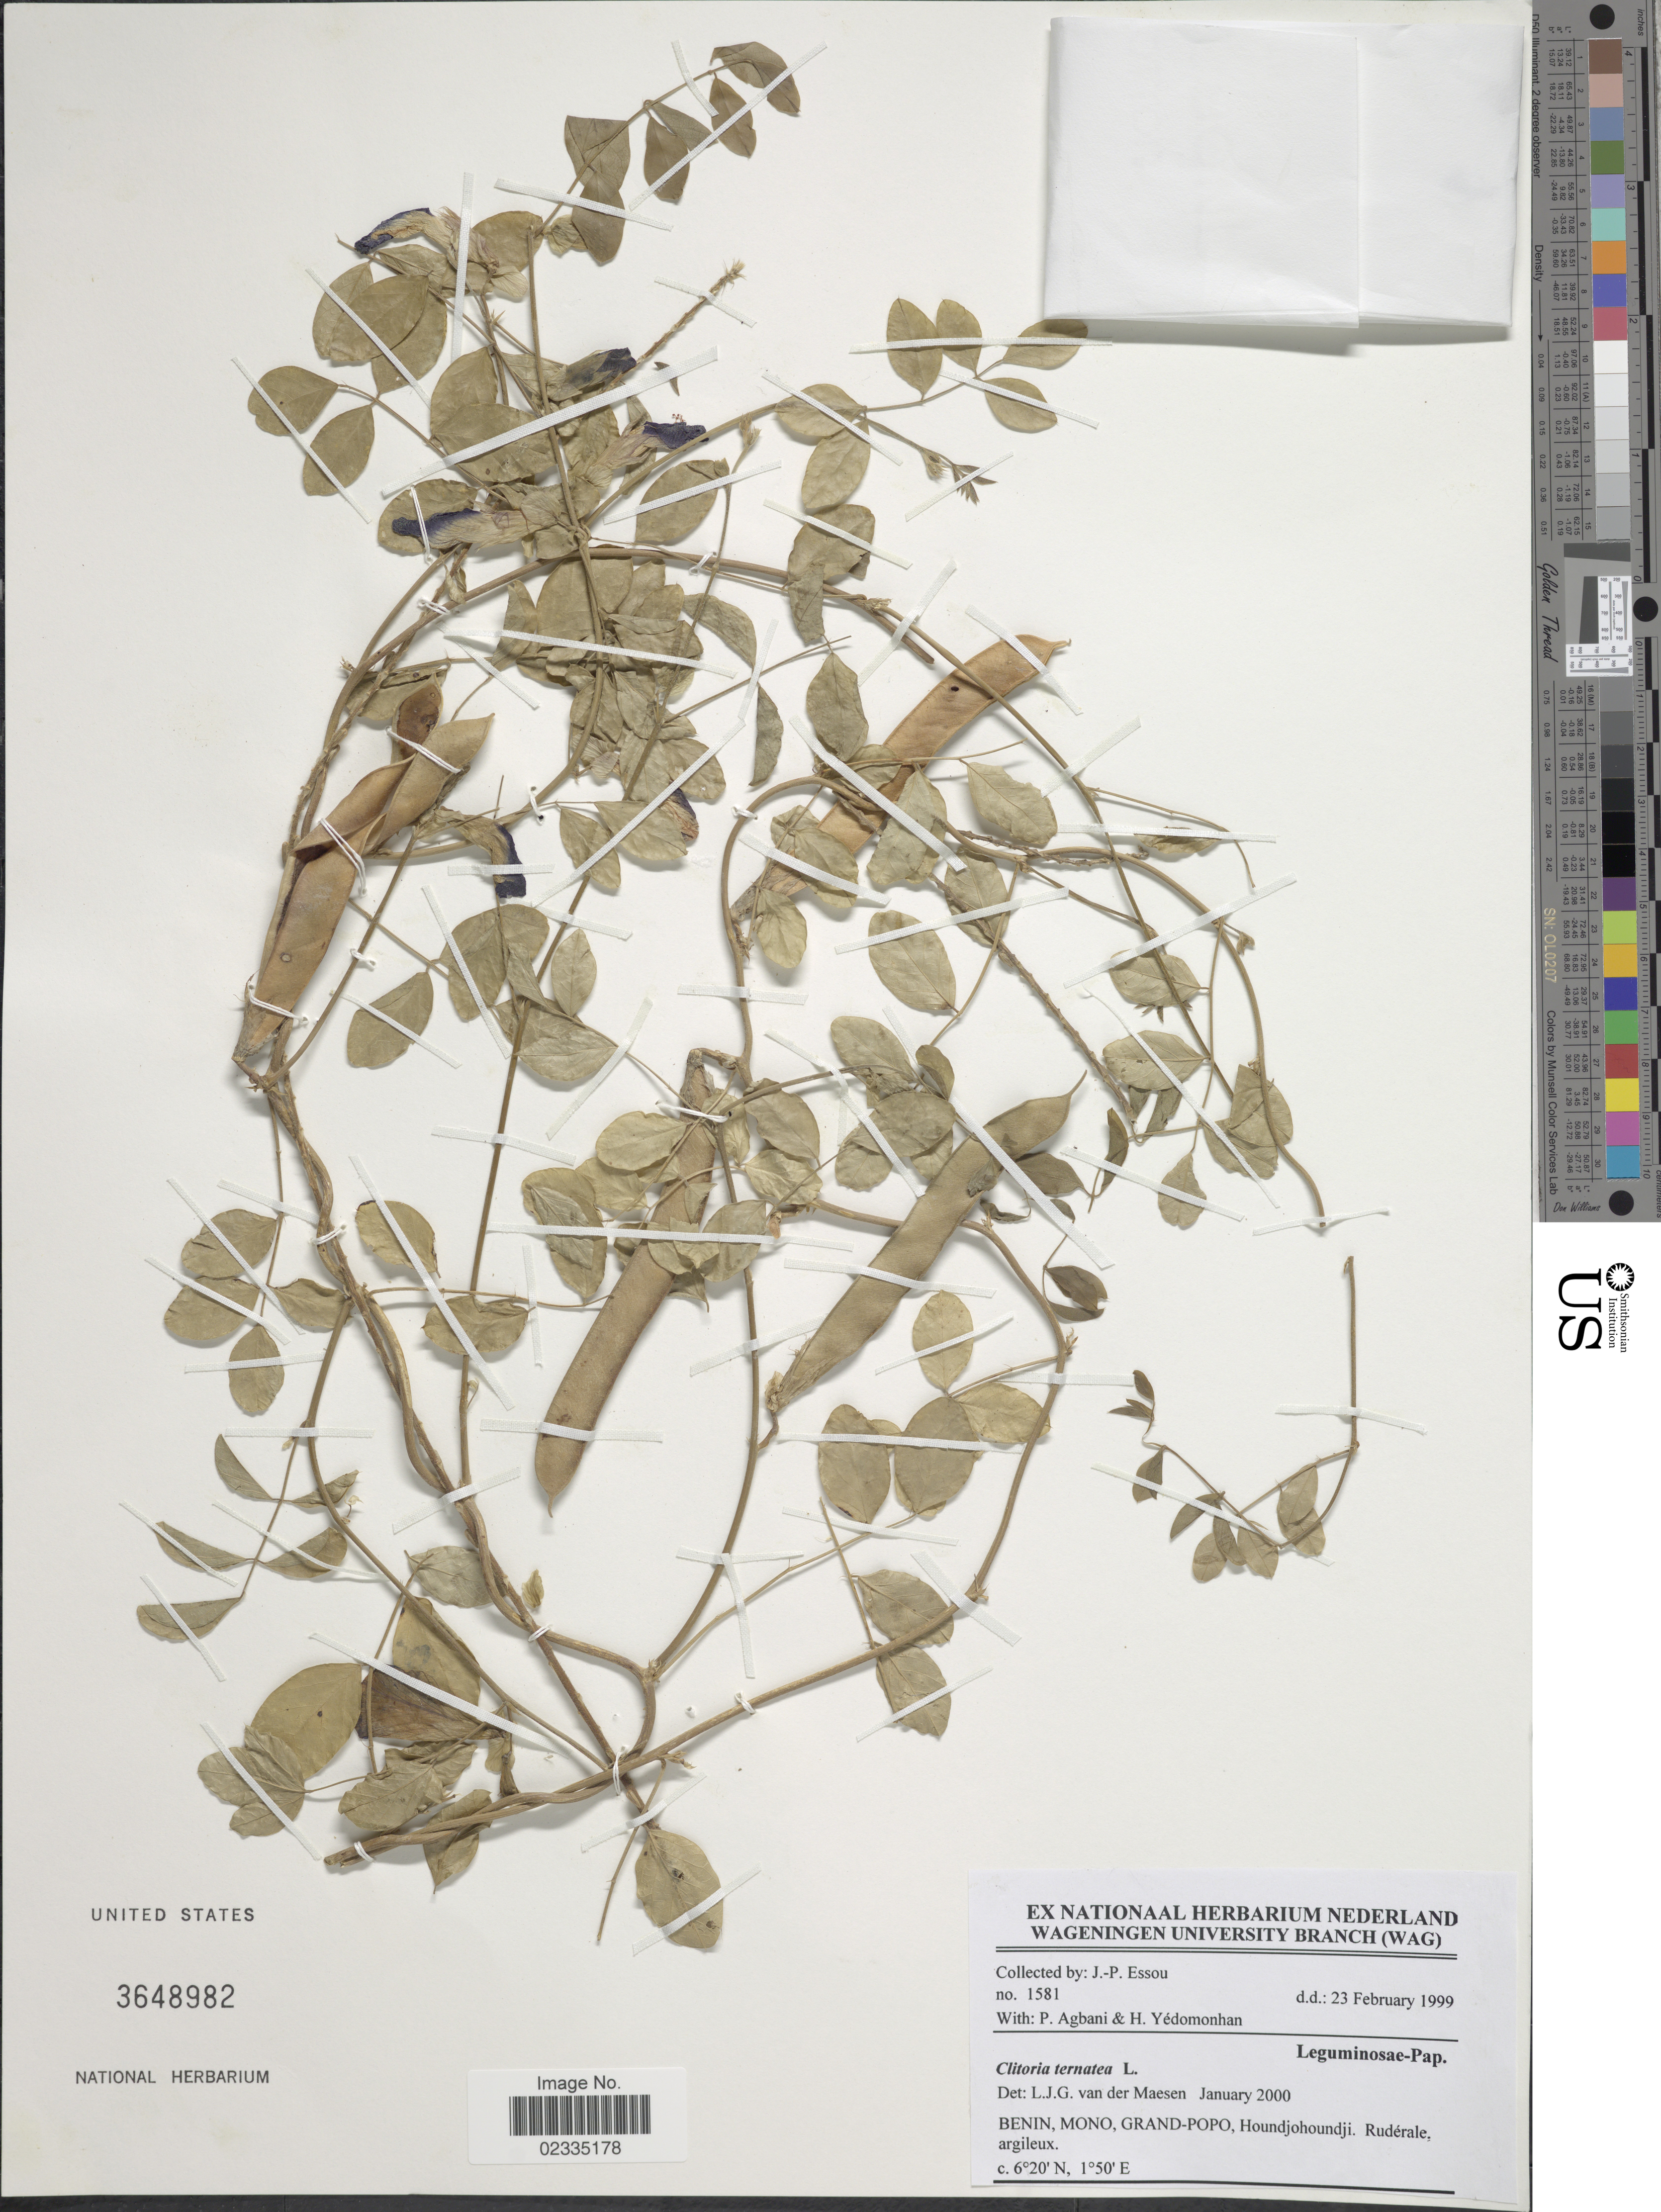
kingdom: Plantae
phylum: Tracheophyta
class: Magnoliopsida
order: Fabales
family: Fabaceae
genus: Clitoria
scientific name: Clitoria ternatea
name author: L.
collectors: J. Essou, P. Agbani & H. Yedomonhan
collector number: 1581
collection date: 1999-02-23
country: Benin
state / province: Mono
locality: Grand-Popo, Houndjohoundji. Rudérale, arguleux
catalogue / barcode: US 3648982